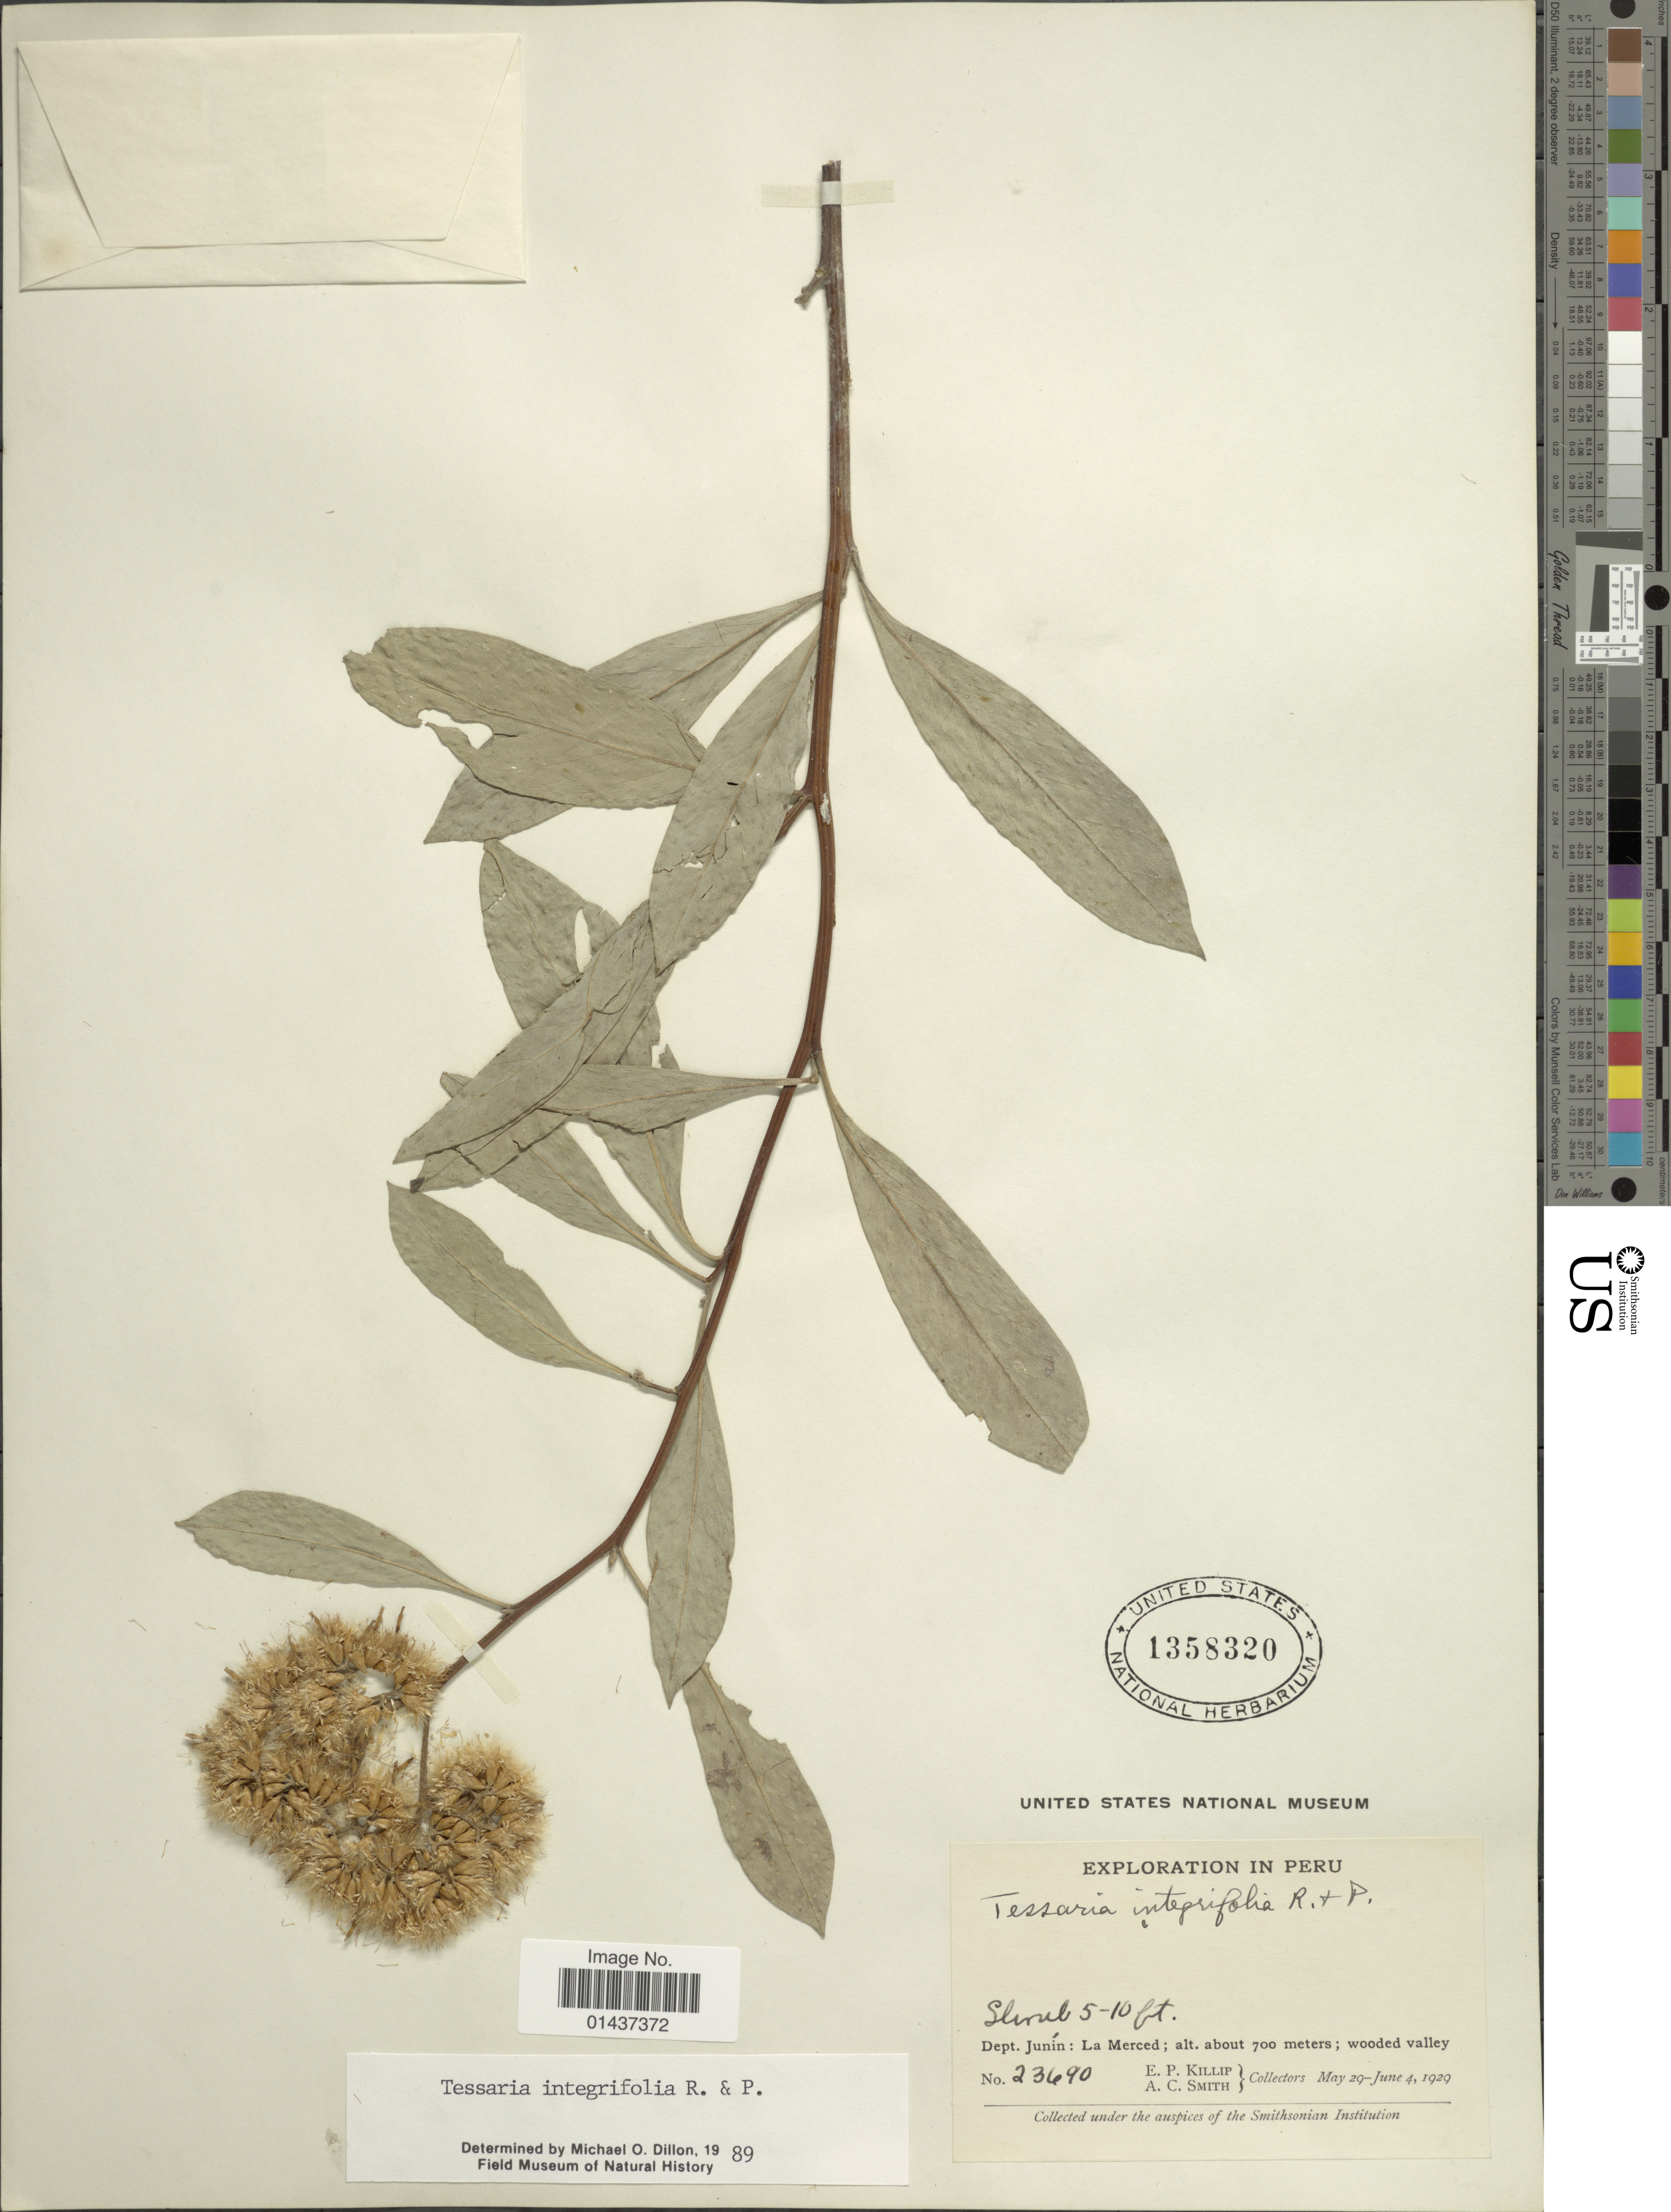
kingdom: Plantae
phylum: Tracheophyta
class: Magnoliopsida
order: Asterales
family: Asteraceae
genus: Tessaria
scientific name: Tessaria integrifolia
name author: Ruiz & Pav.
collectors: E. P. Killip & A. C. Smith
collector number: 23690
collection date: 1929-05-29/1929-06-04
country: Peru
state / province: Junín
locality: Dept. Junín: La Merced; wooded valley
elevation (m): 700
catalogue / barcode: US 1358320